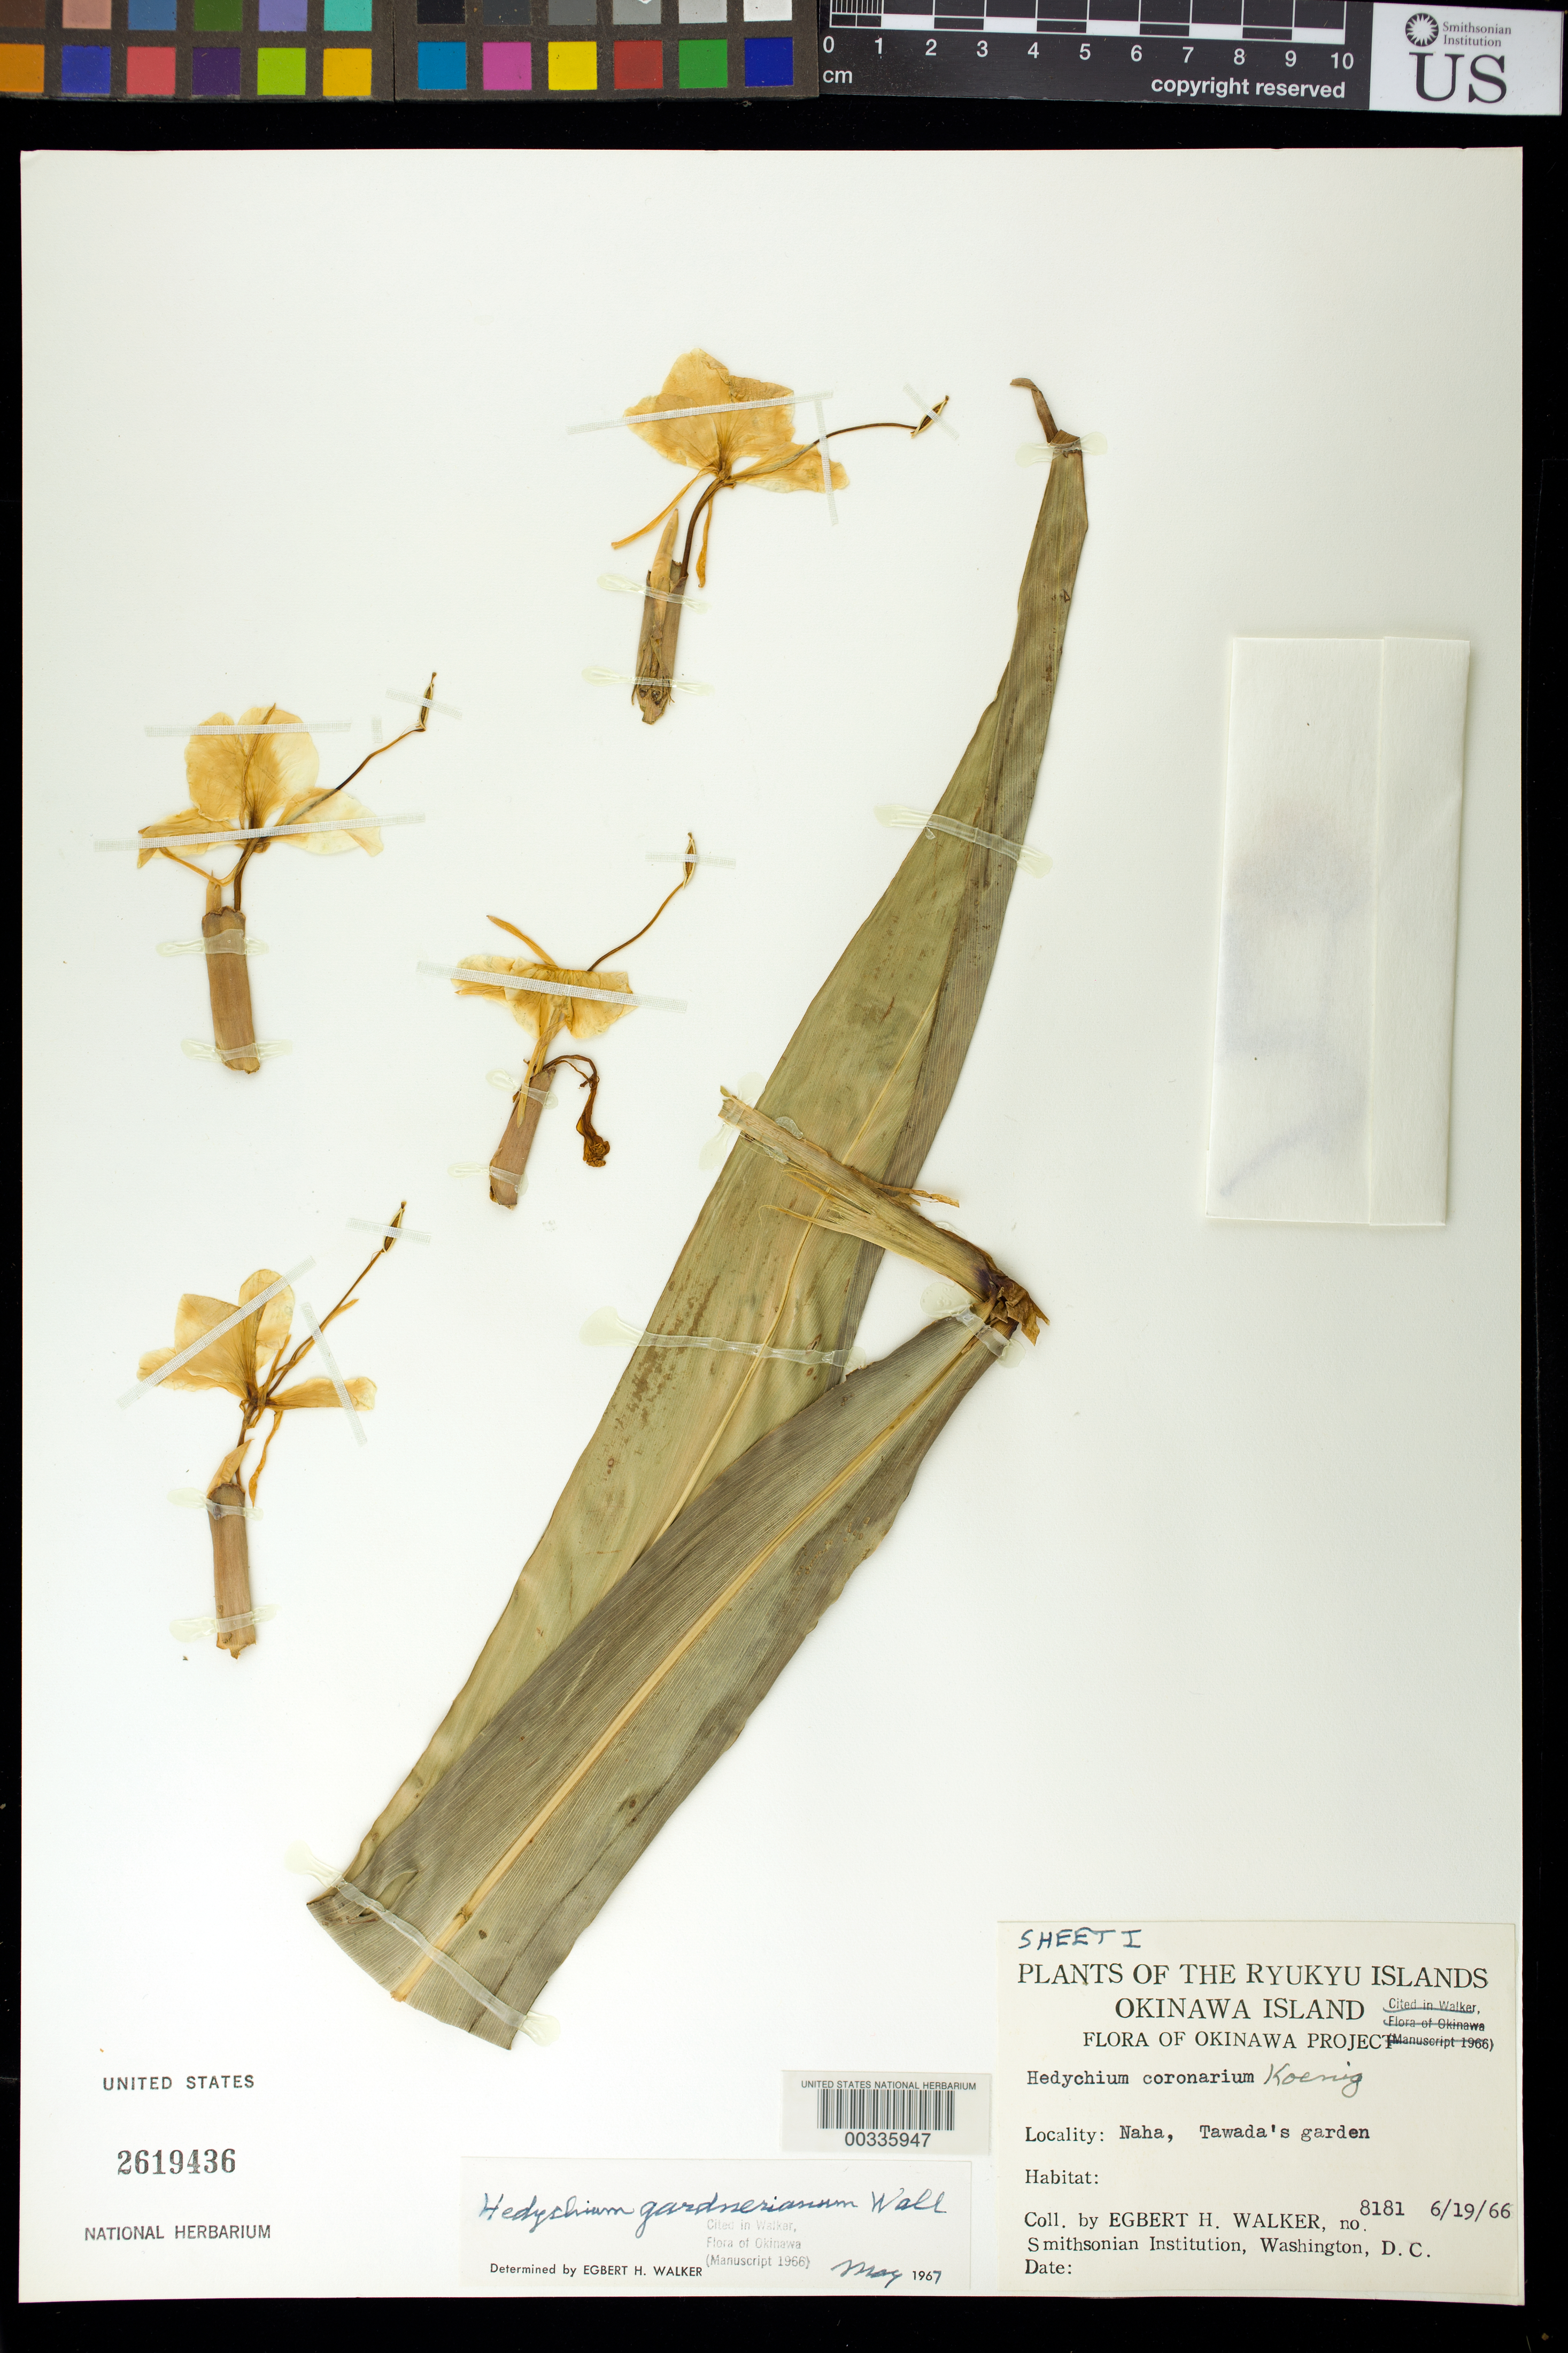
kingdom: Plantae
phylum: Tracheophyta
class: Liliopsida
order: Zingiberales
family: Zingiberaceae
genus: Hedychium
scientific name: Hedychium gardnerianum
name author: Sheppard ex Ker Gawl.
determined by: Walker, E. H.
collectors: E. H. Walker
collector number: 8181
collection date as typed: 19 Jun 1966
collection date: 1966-06-19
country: Japan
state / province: Okinawa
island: Ryukyu Is.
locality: Naha, tawada's garden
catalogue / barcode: US 2619436